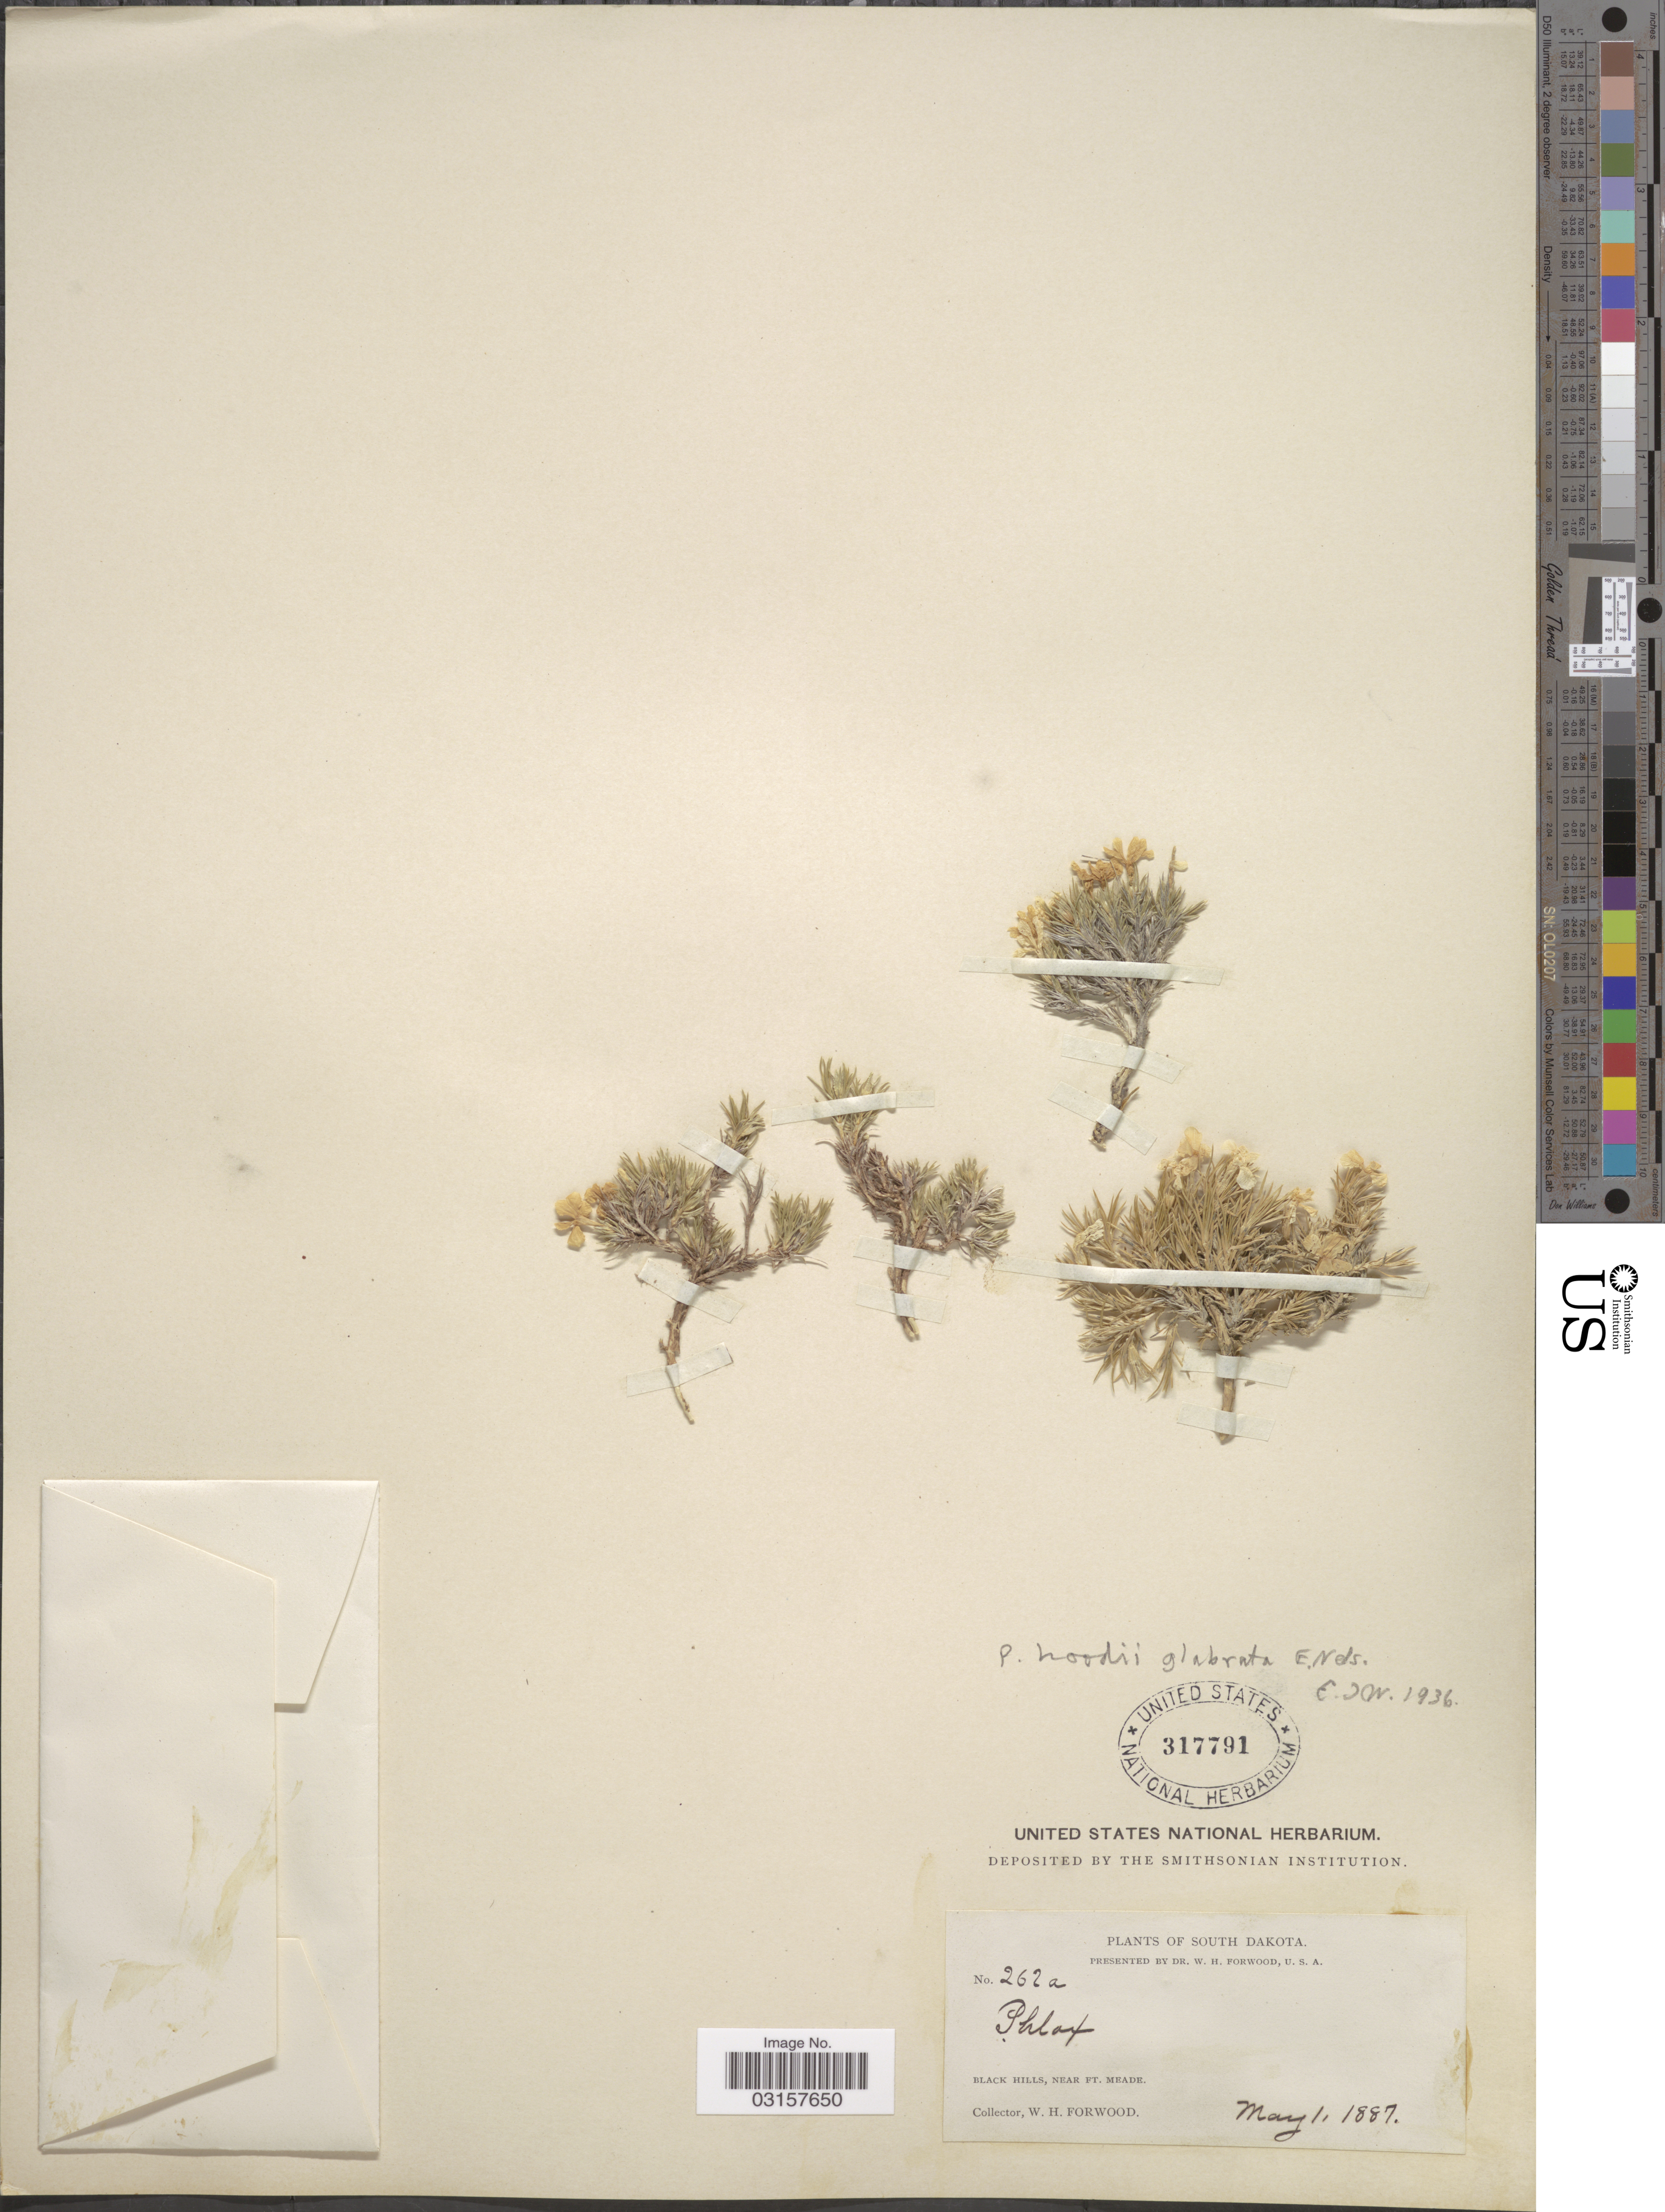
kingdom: Plantae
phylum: Tracheophyta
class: Magnoliopsida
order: Ericales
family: Polemoniaceae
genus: Phlox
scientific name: Phlox hoodii subsp. hoodii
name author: Richardson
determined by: Mayfield, M. H.; Ferguson, C. J.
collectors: W. Forwood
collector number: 262a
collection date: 1887-05-01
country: United States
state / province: South Dakota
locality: Black Hills, near Ft. Meade.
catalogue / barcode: US 317791